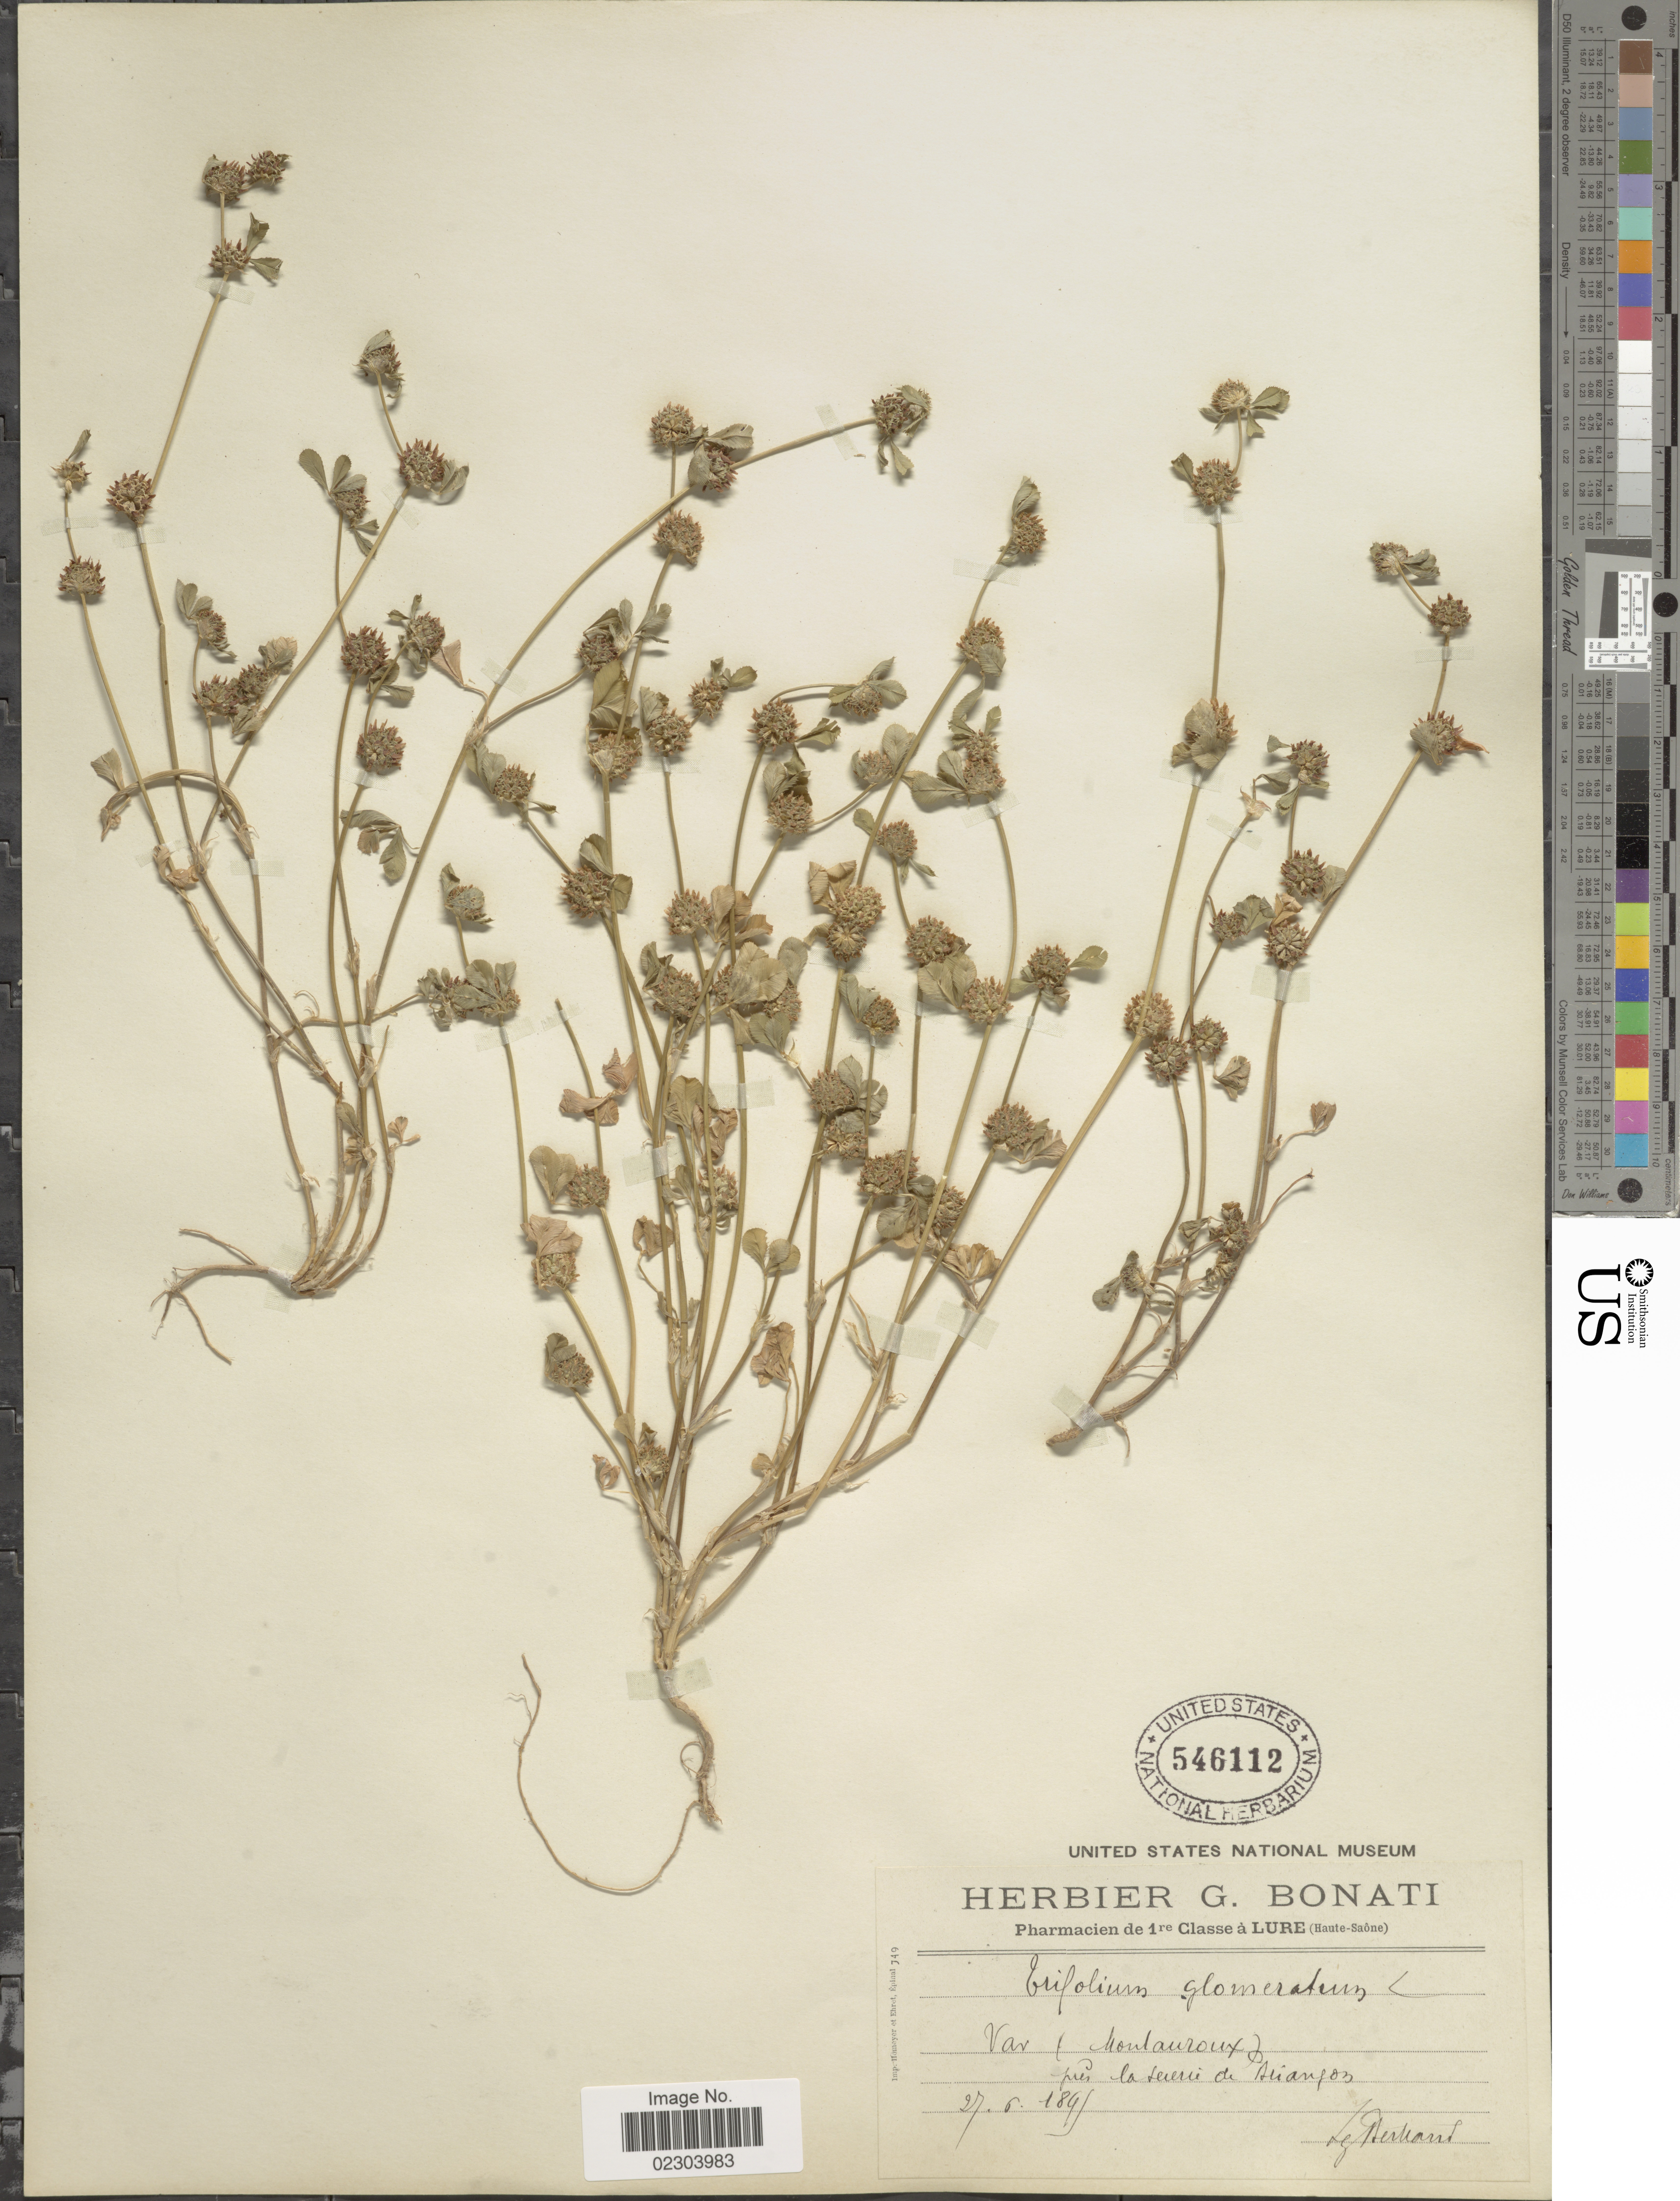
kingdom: Plantae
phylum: Tracheophyta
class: Magnoliopsida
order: Fabales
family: Fabaceae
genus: Trifolium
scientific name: Trifolium glomeratum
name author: L.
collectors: C. Bertrand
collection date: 1849-06-27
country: France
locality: Var (Montauroux), pres la seierie de Beianfon [interpreted]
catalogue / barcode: US 546112